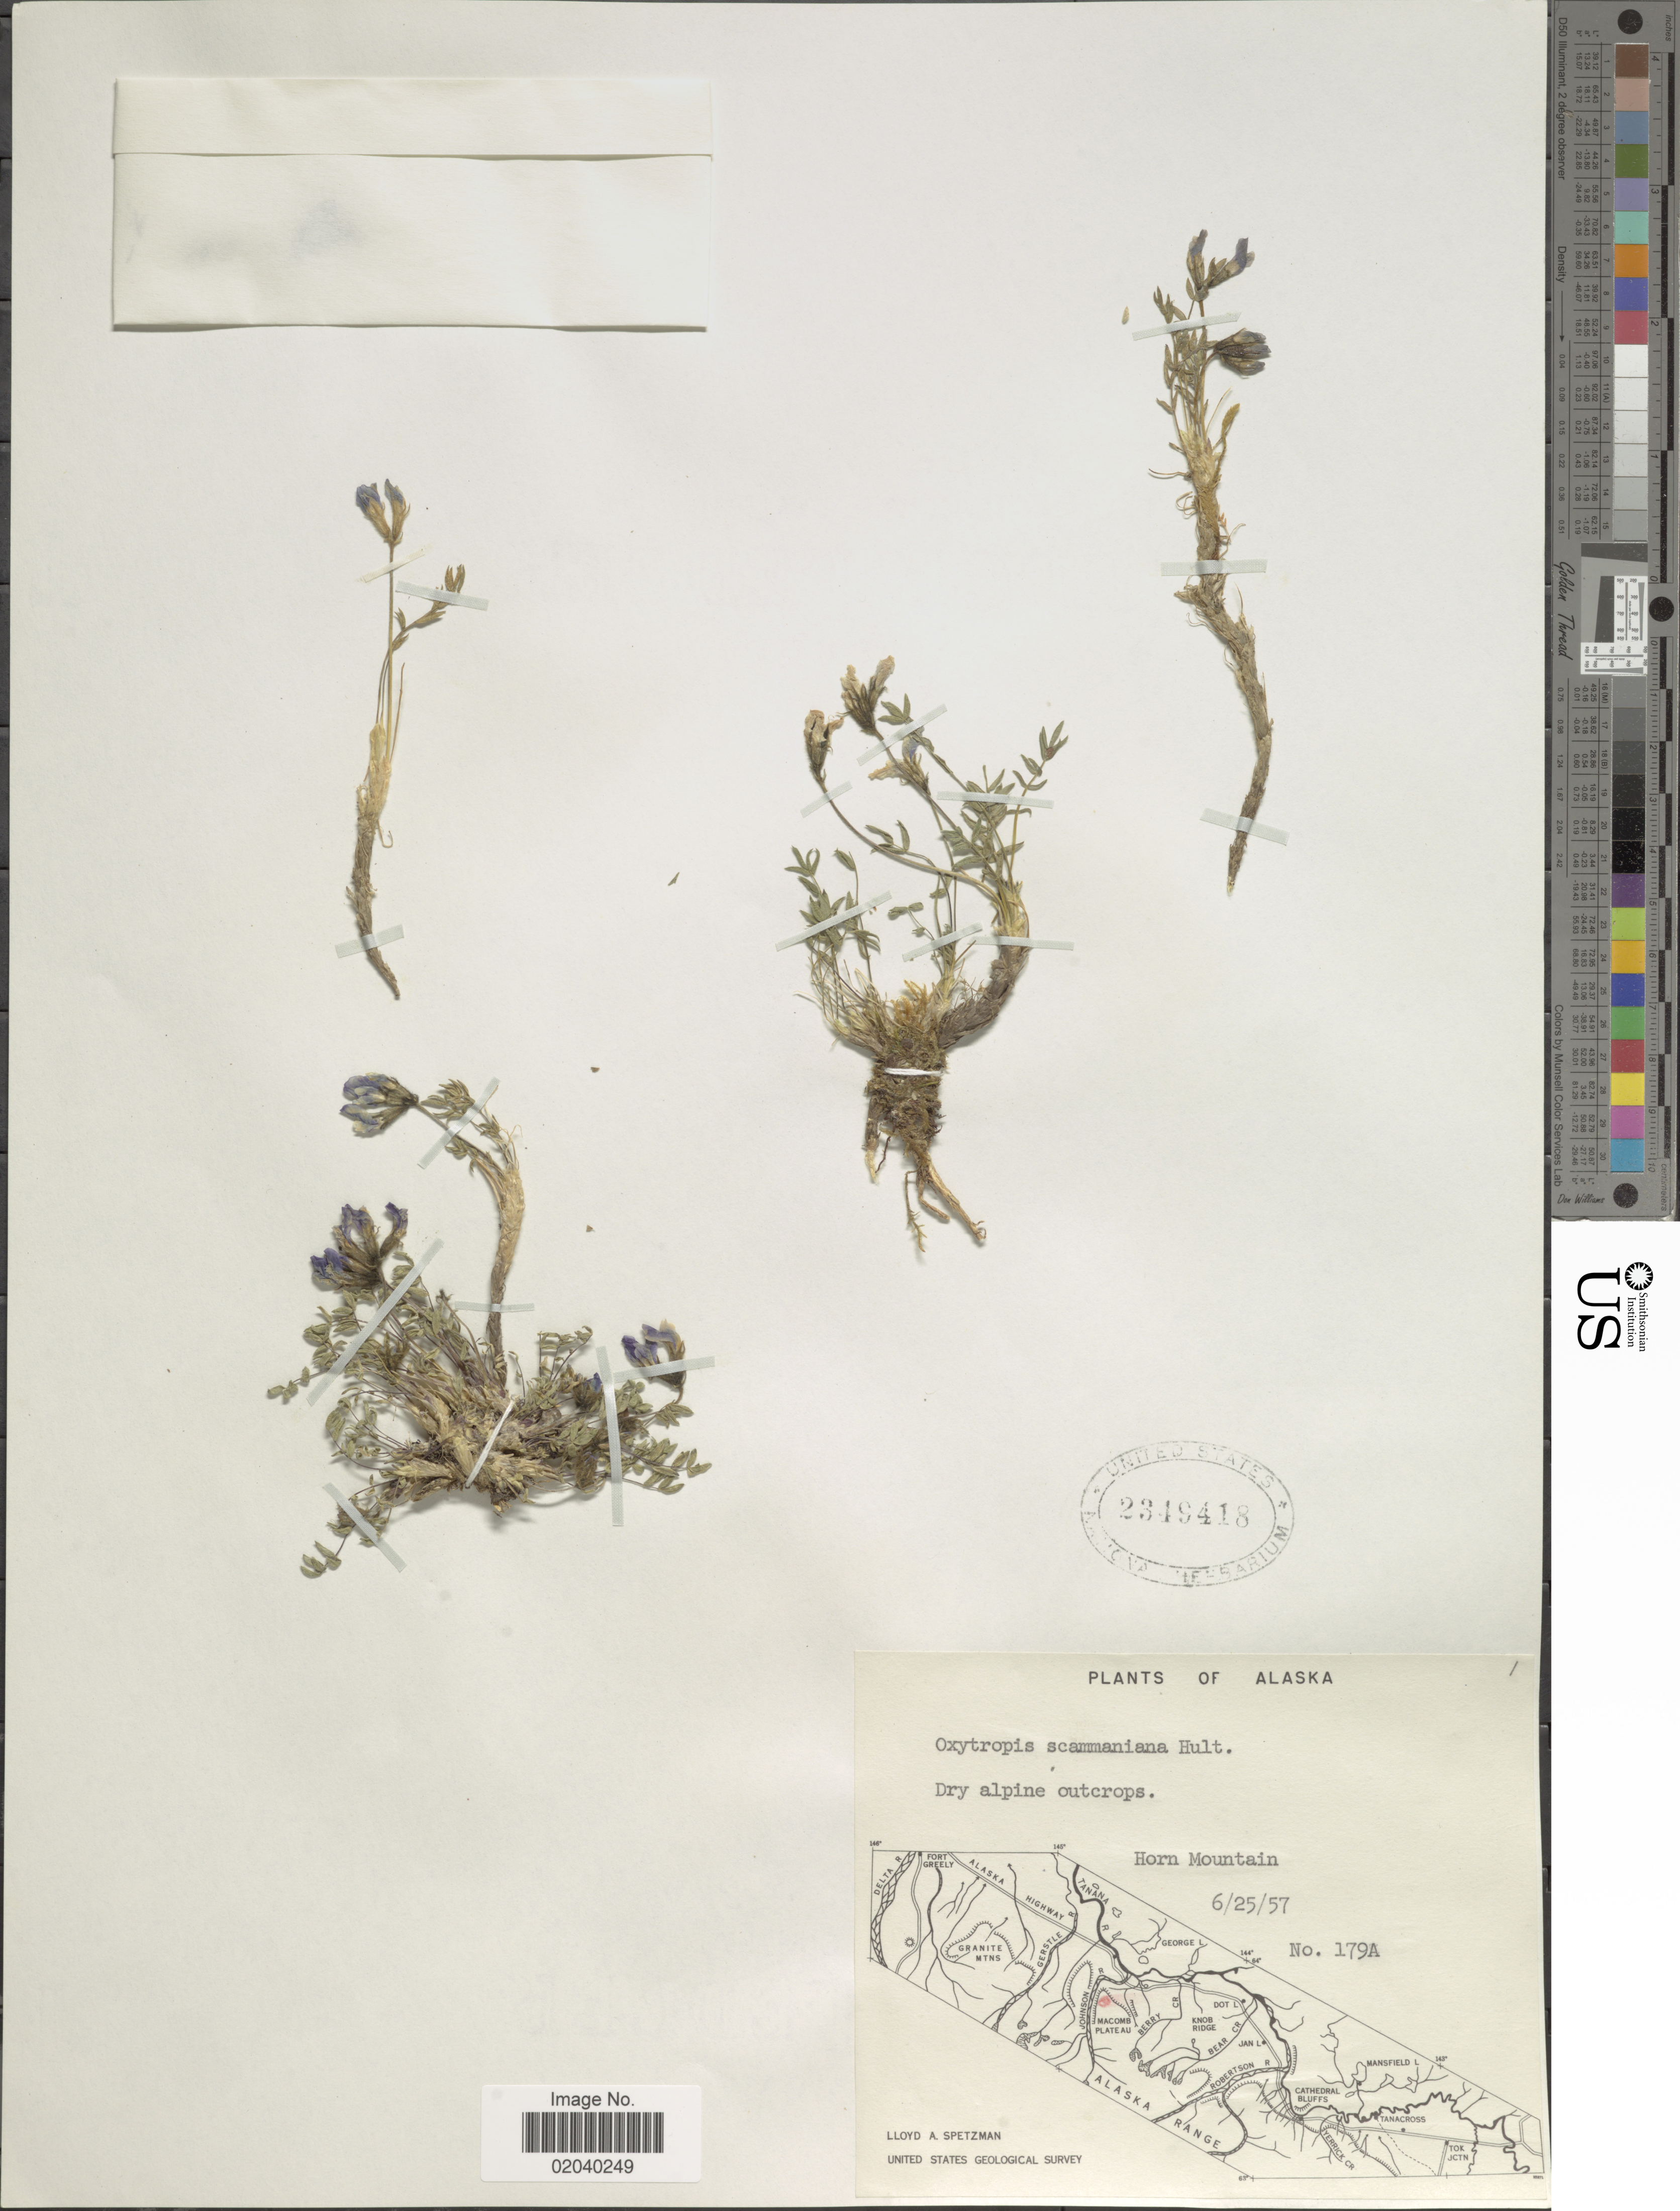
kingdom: Plantae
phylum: Tracheophyta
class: Magnoliopsida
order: Fabales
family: Fabaceae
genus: Oxytropis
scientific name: Oxytropis scammaniana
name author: Hultén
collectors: L. Spetzman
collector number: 179A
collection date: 1957-06-25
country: United States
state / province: Alaska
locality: Dry alpine outcrops. Horn Mountain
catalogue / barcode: US 2349418